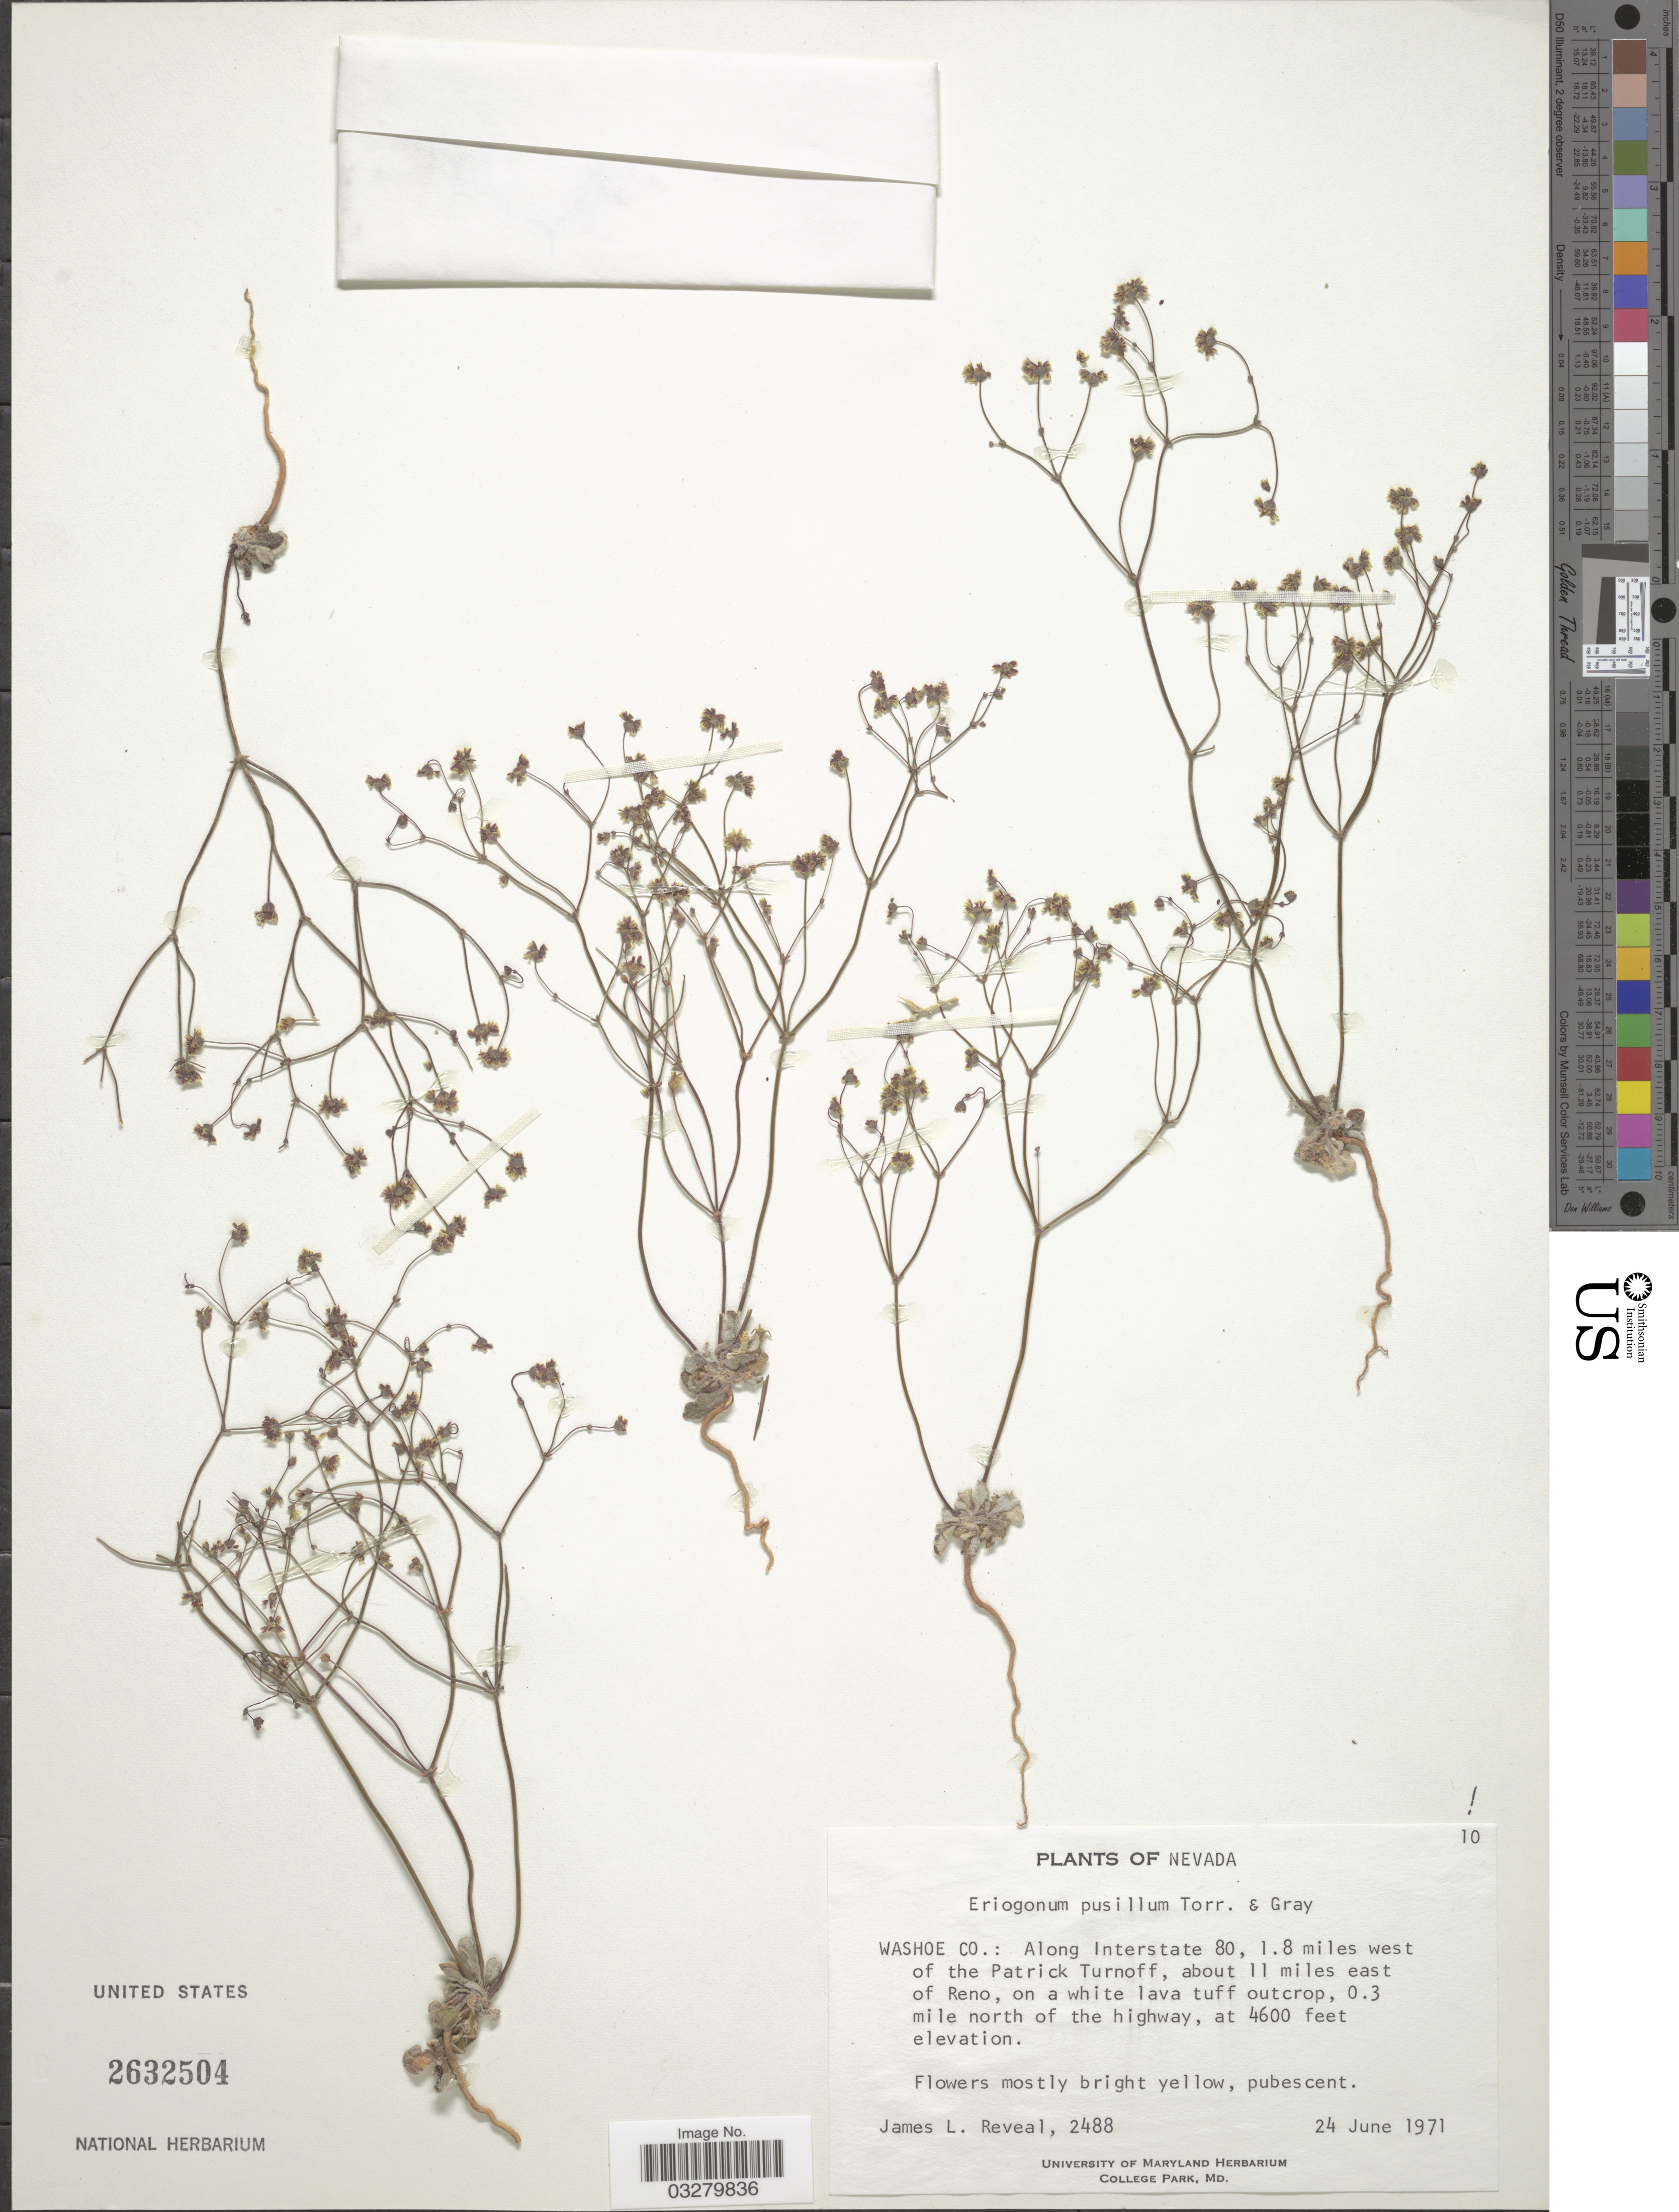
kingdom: Plantae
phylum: Tracheophyta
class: Magnoliopsida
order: Caryophyllales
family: Polygonaceae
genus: Eriogonum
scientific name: Eriogonum pusillum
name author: Torr. & A. Gray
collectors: J. L. Reveal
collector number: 2488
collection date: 1971-06-24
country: United States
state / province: Nevada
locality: Washoe Co.: Along Interstate 80, 1.8 miles west of the Patrick Turnoff, about 11 miles east of Reno, 0.3 mile north of the highway.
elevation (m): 1402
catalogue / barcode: US 2632504